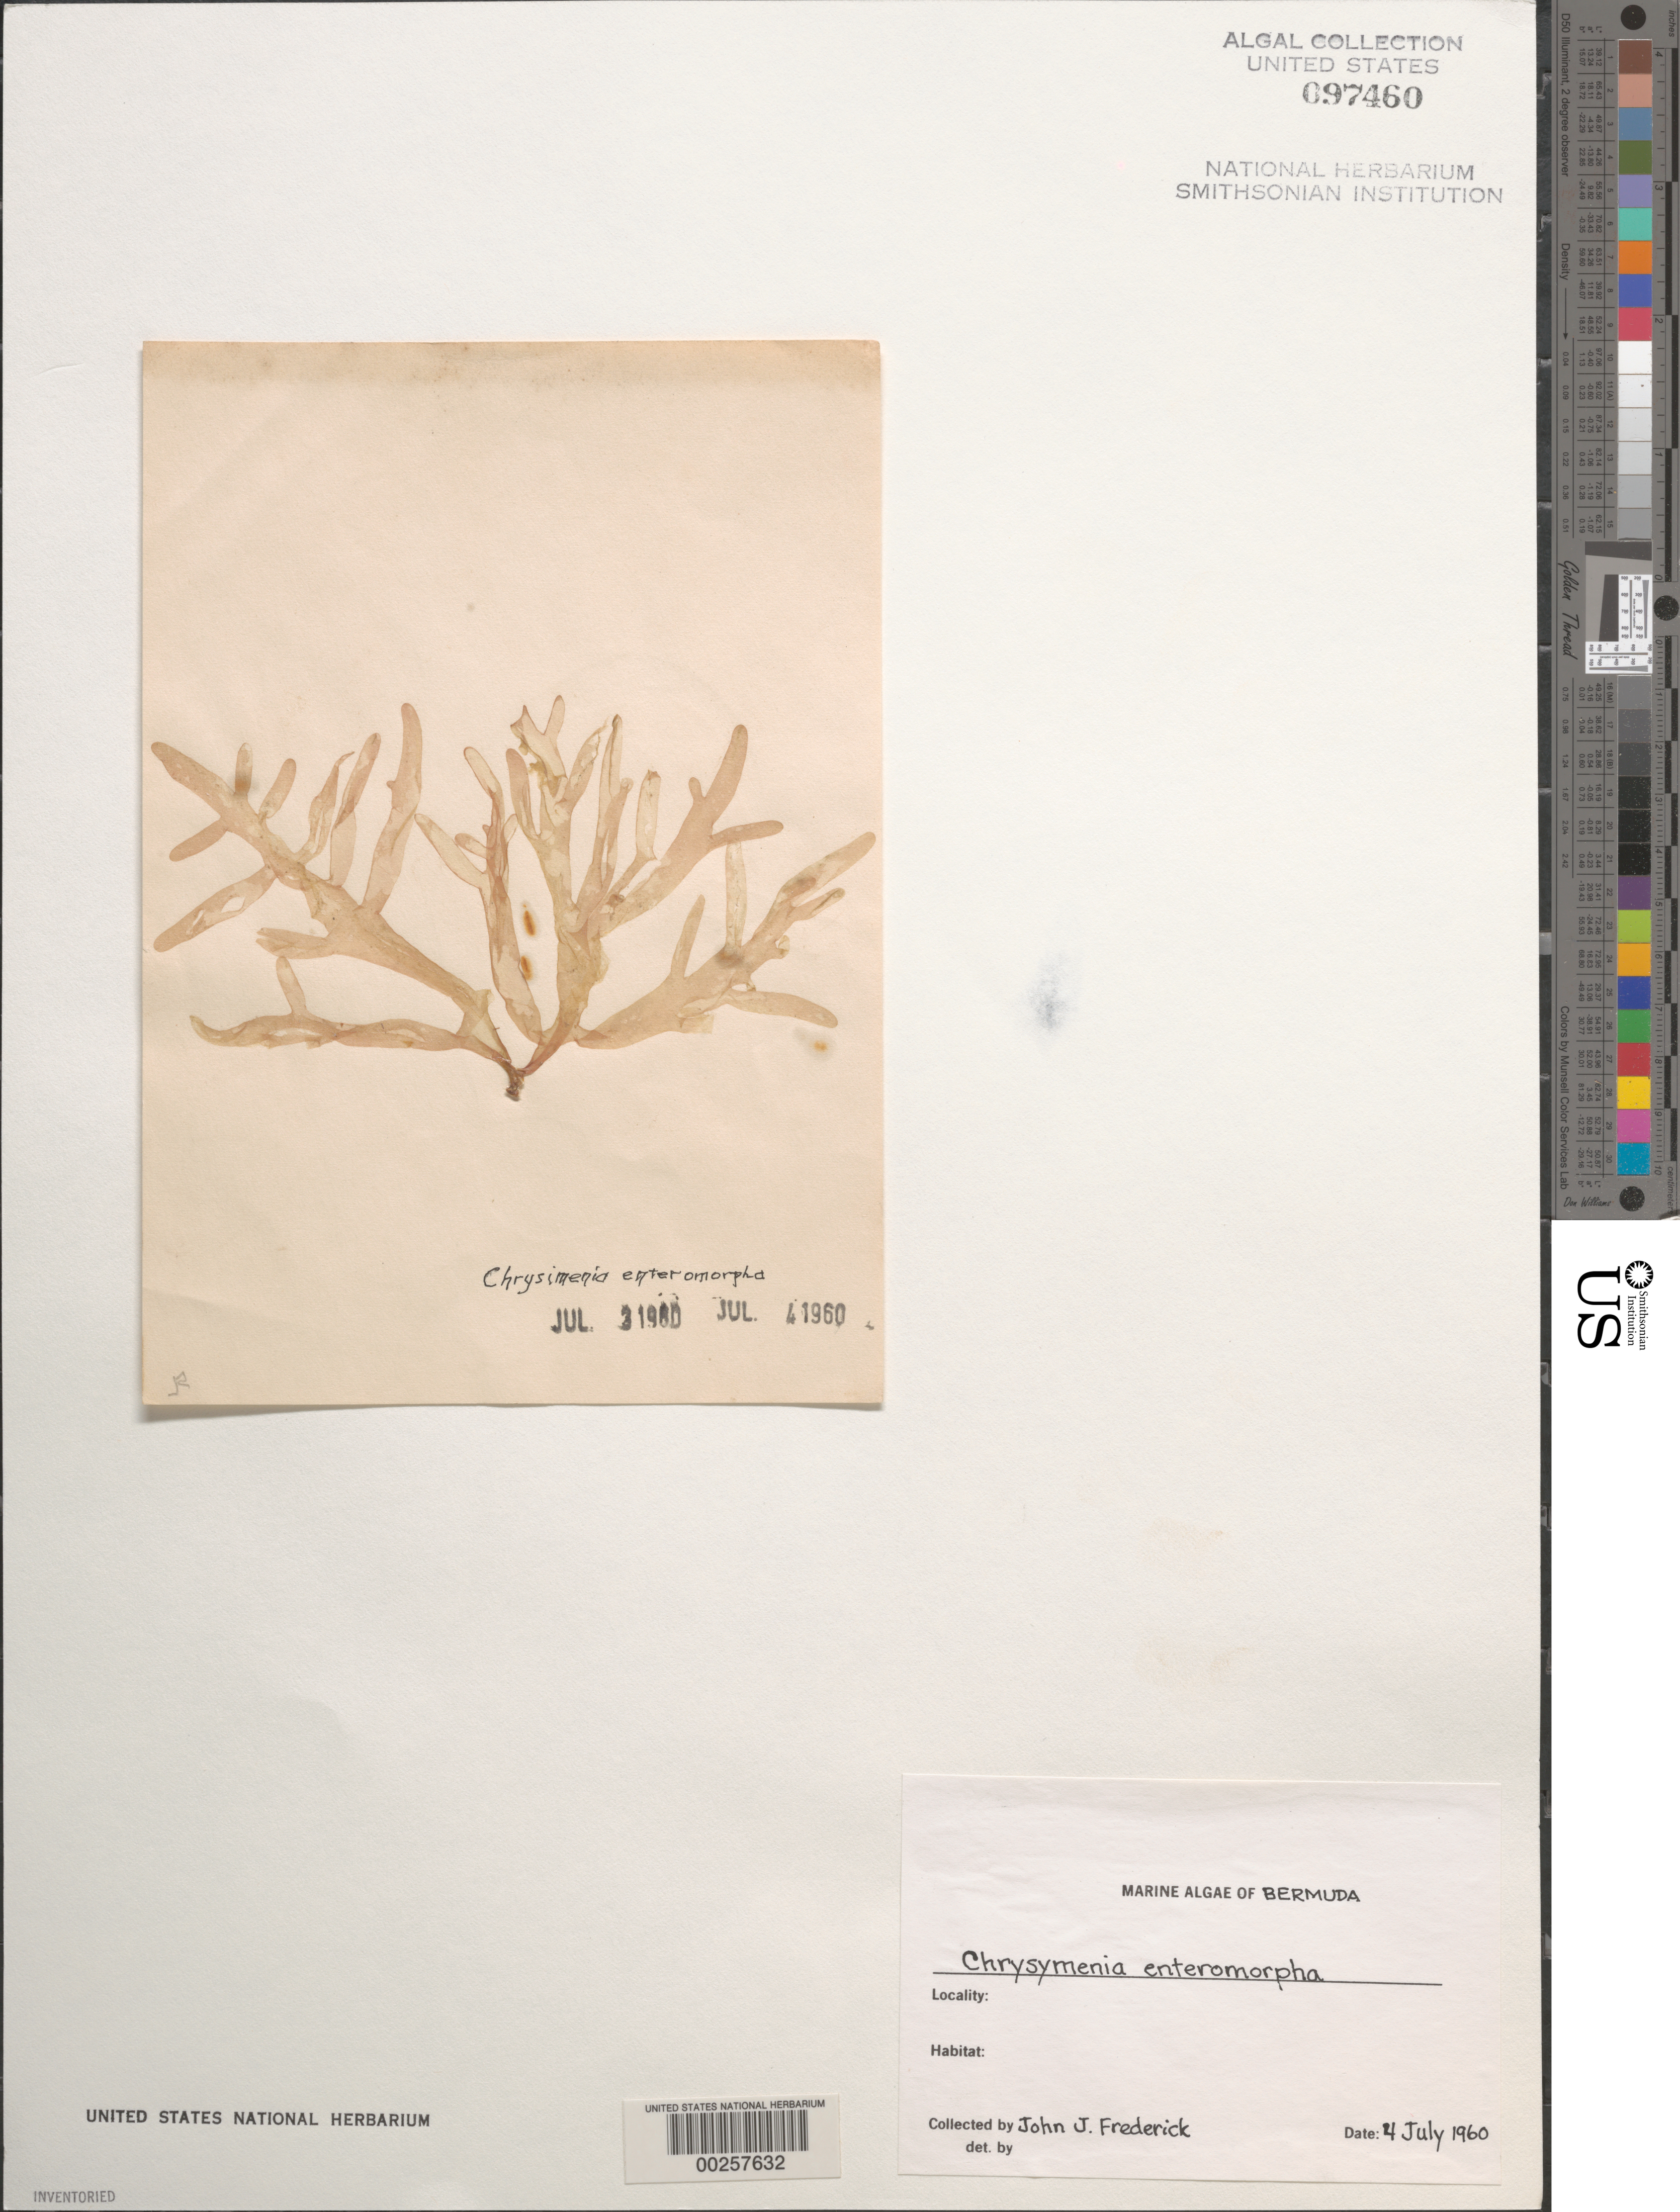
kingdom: Plantae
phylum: Rhodophyta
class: Florideophyceae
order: Rhodymeniales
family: Rhodymeniaceae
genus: Botryocladia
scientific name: Botryocladia enteromorpha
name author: (Harv.) W.E. Schmidt et al. in W.E. Schmidt et al.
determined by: Algae name updating Project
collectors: J. Frederick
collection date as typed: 04 Jul 1960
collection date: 1960-07-04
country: Bermuda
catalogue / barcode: US 97460